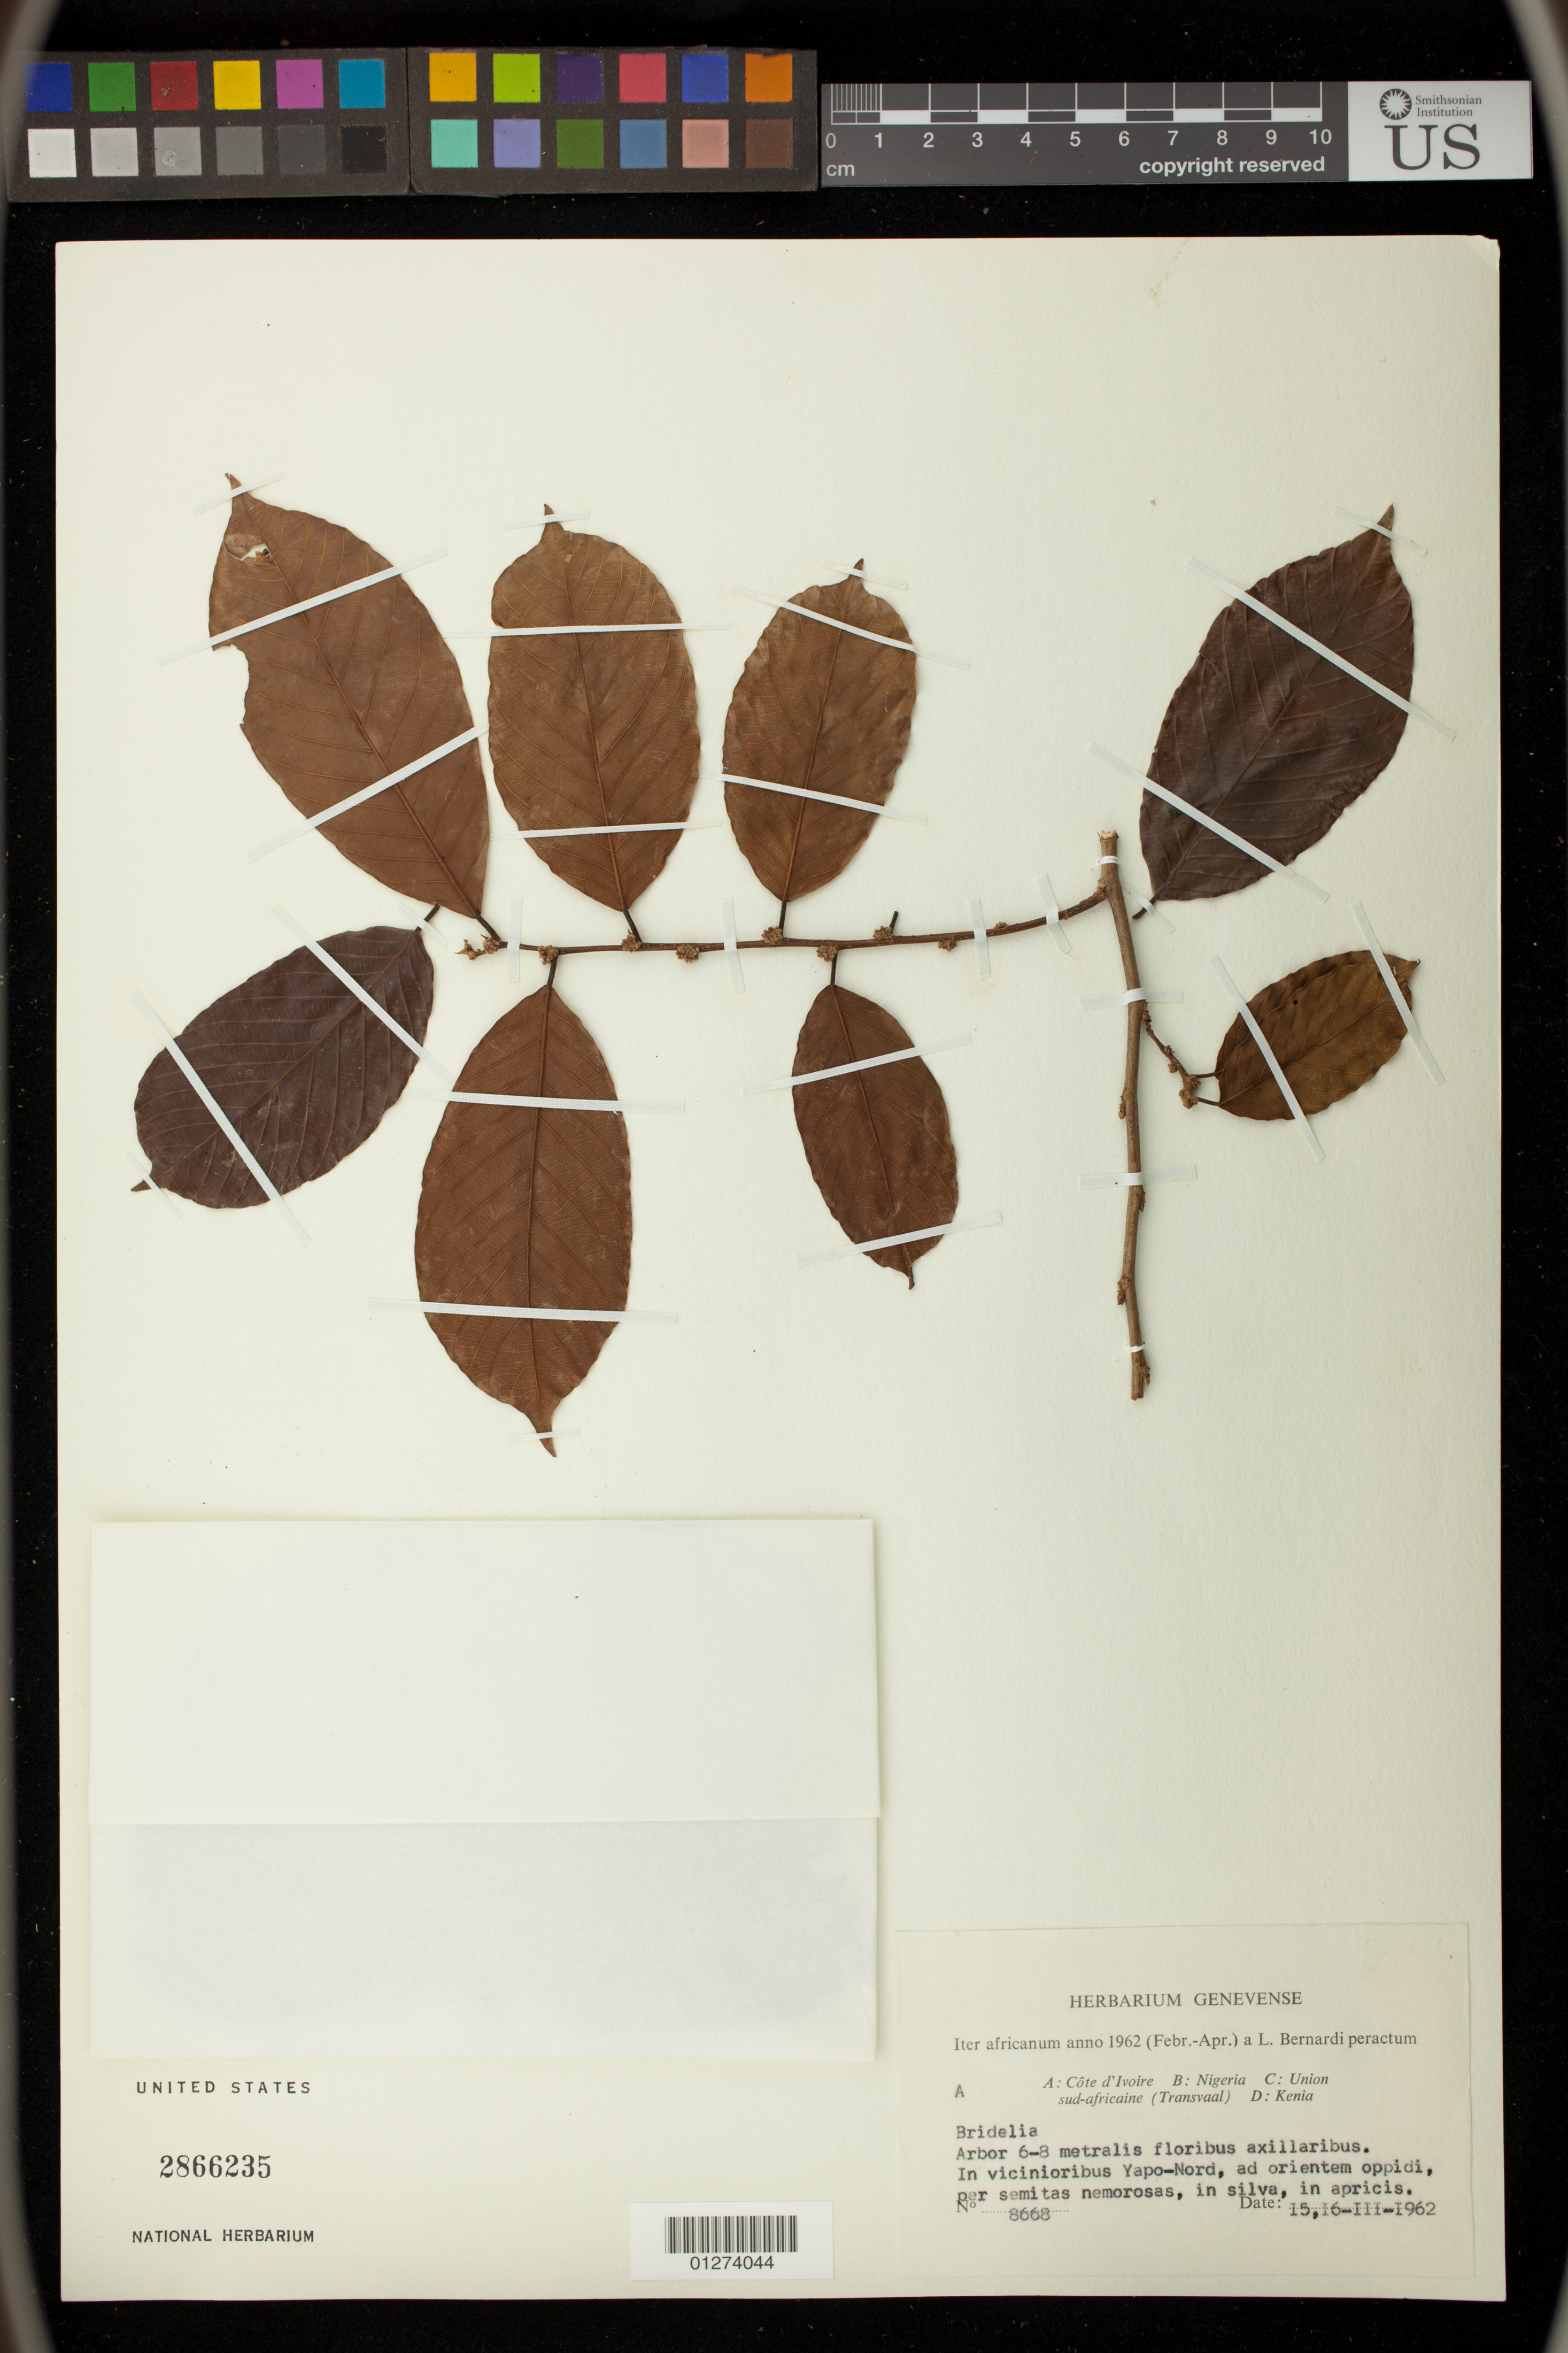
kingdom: Plantae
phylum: Tracheophyta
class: Magnoliopsida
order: Malpighiales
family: Phyllanthaceae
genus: Bridelia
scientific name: Bridelia sp.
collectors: L. Bernardi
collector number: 8668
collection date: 1962-03-15/1962-03-16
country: Ivory Coast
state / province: Lagunes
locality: In vicinioribus Yapo-Nord, ad orientem oppidi.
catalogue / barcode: US 2866235